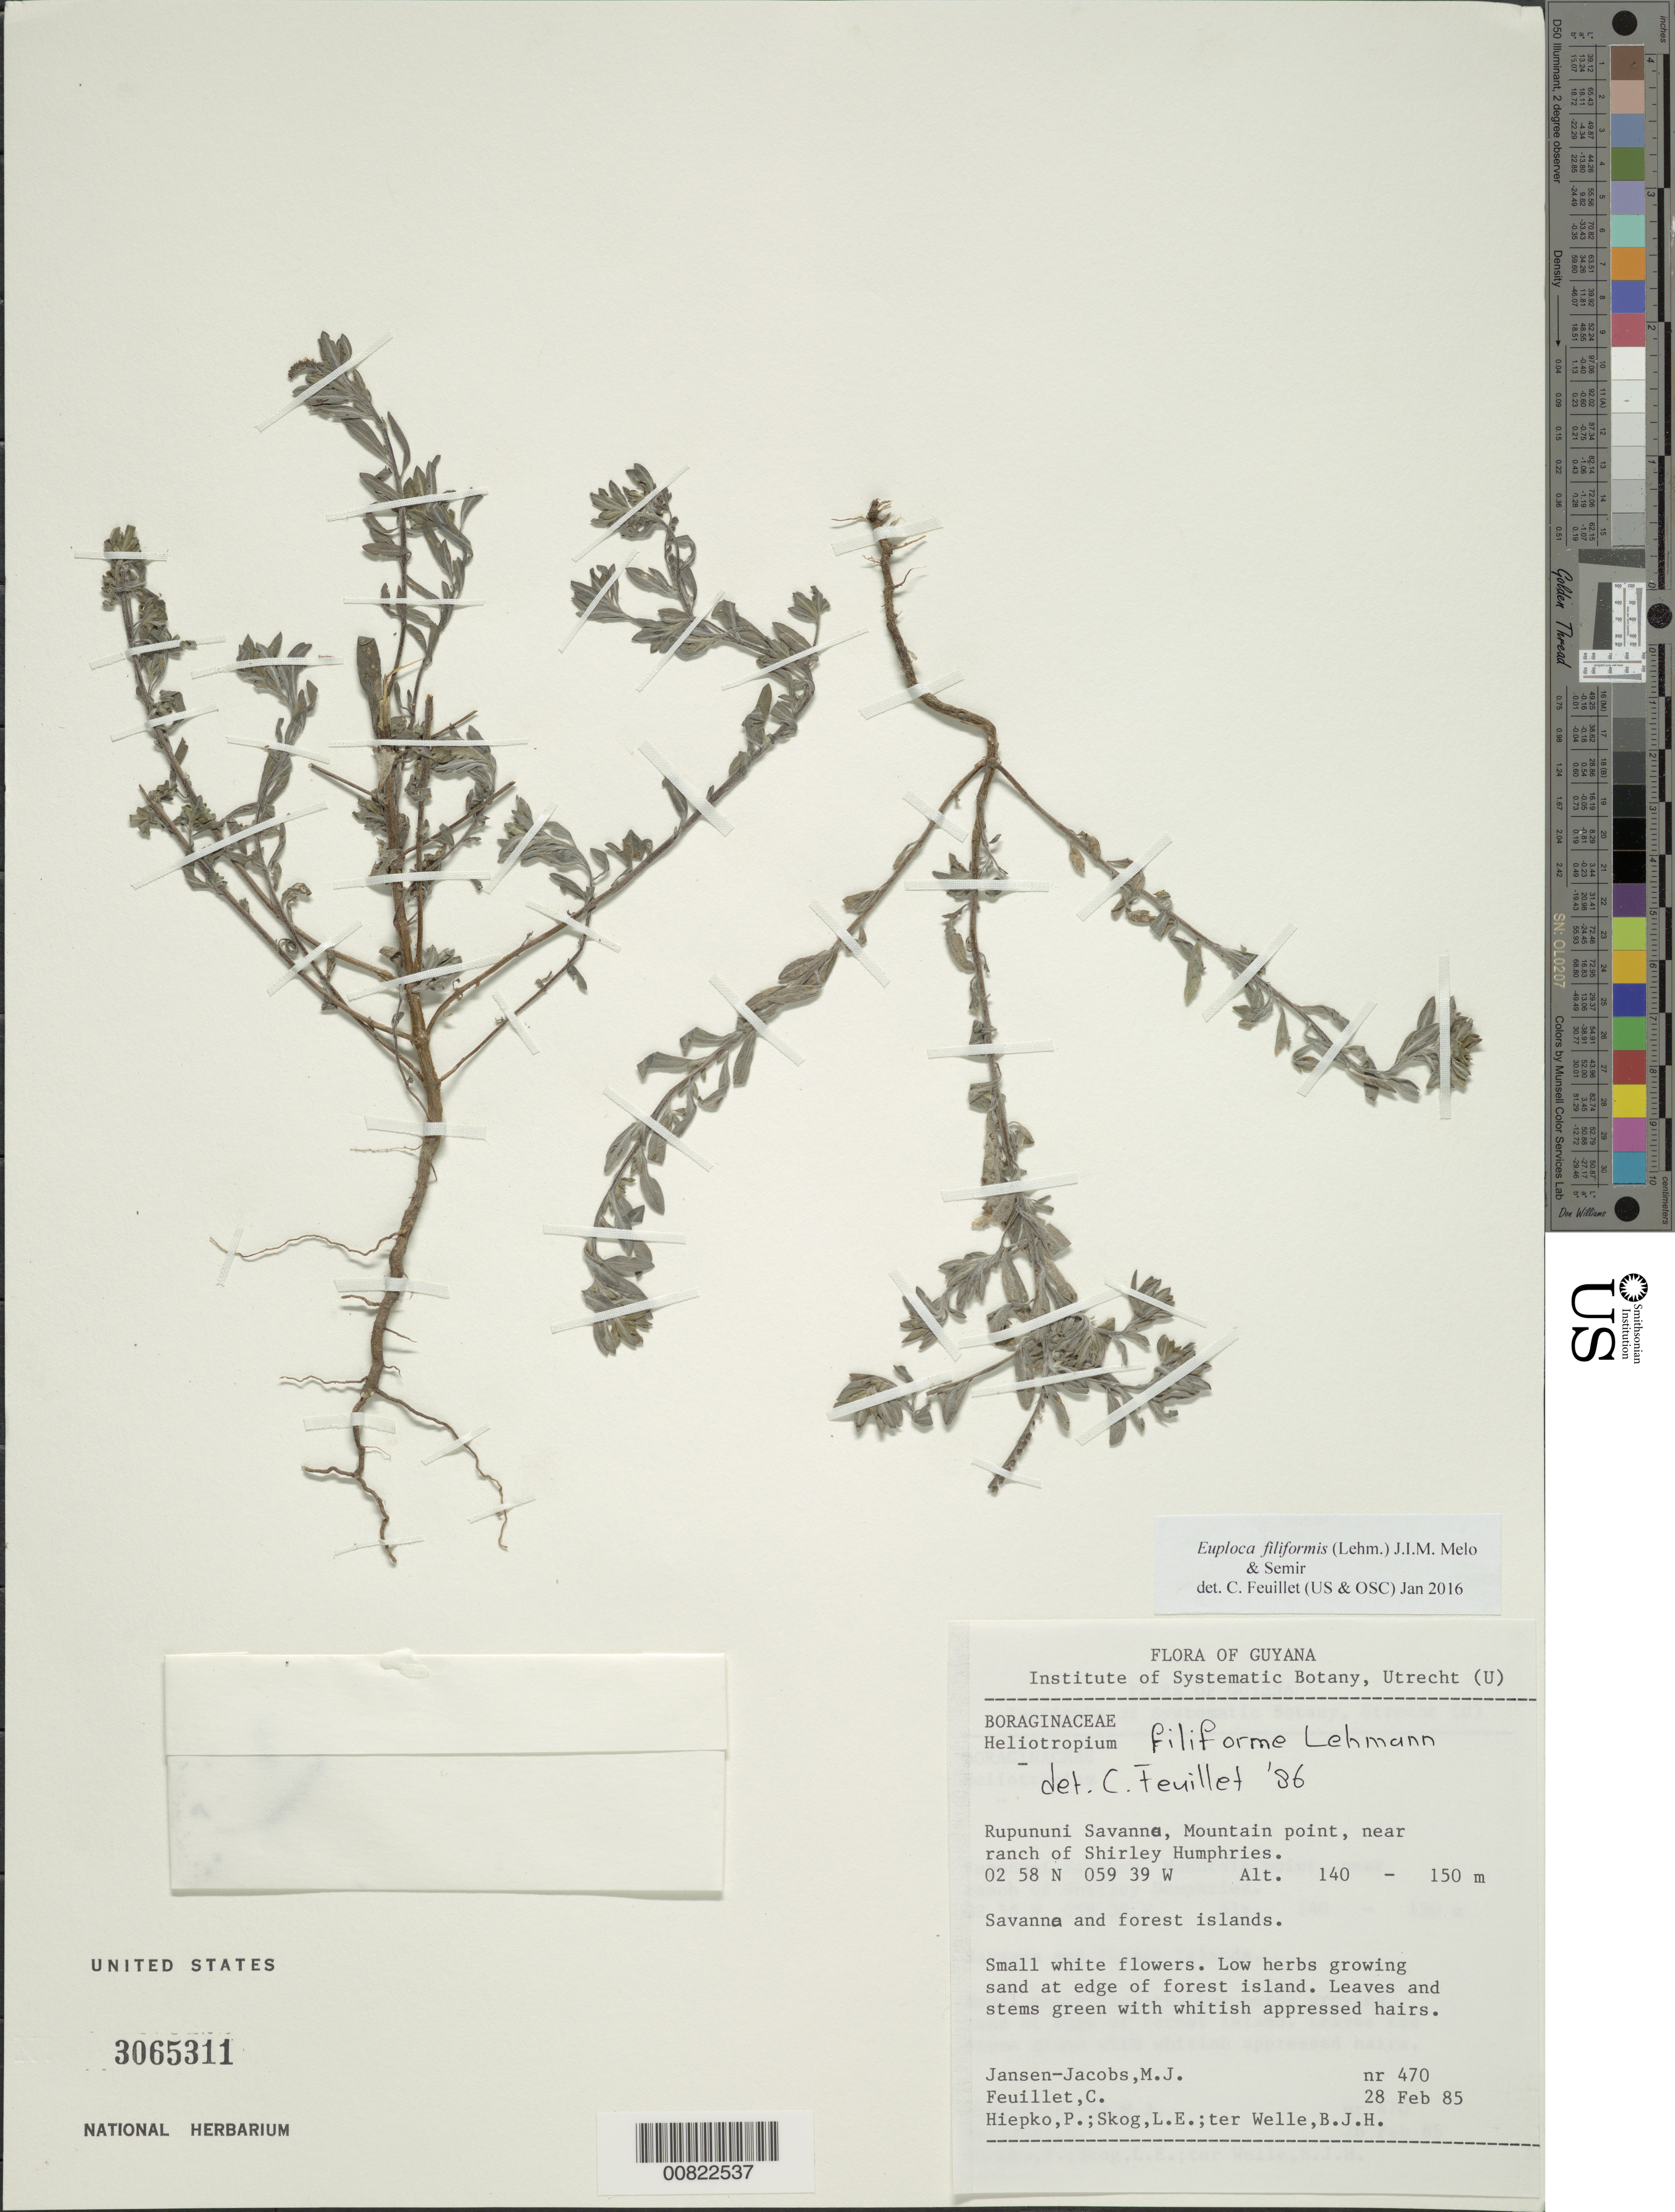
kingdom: Plantae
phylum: Tracheophyta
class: Magnoliopsida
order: Boraginales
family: Heliotropiaceae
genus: Euploca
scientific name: Euploca filiformis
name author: (Lehm.) J.I.M. Melo & Semir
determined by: Feuillet, C.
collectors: M. J. Jansen-Jacobs, C. Feuillet, P. H. Hiepko, L. E. Skog & B. Welle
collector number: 470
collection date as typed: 28-Feb-85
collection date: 1985-02-28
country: Guyana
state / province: U. Takutu-U. Essequibo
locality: Rupununi Savanna, Mountain Point, near ranch of Shirley Humphries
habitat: Savanna and forest islands.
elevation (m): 140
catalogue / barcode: US 3065311